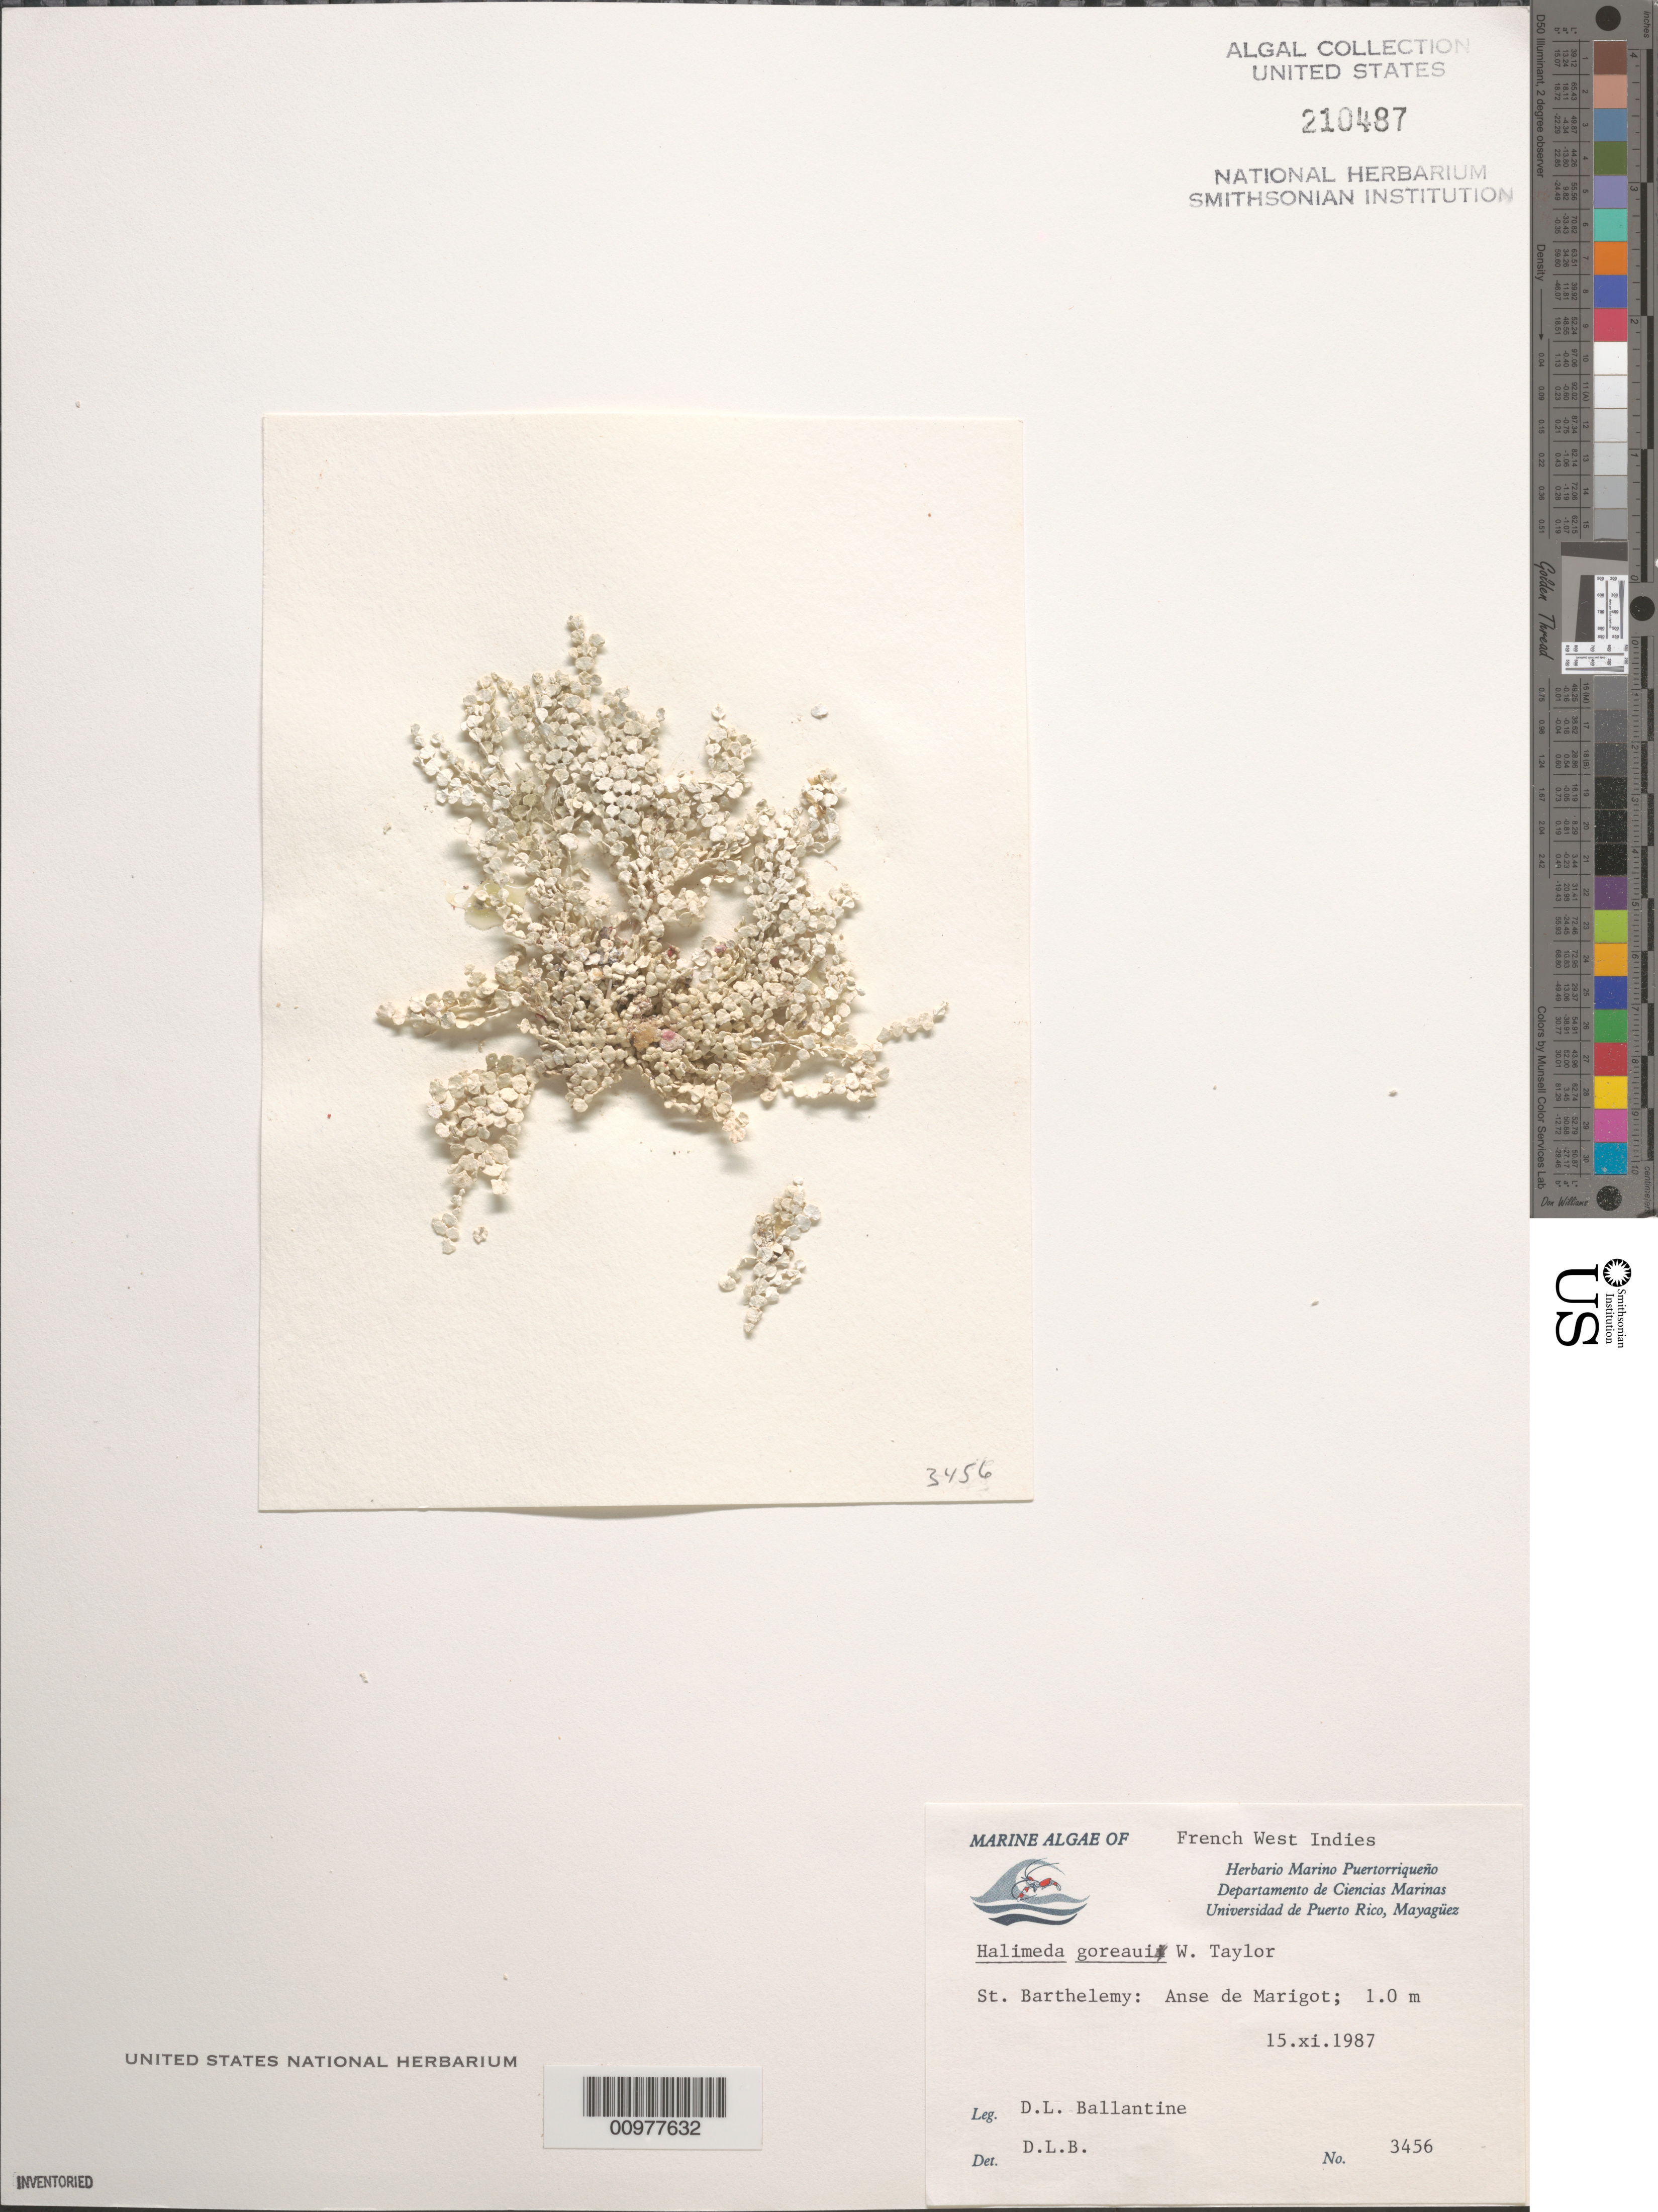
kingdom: Plantae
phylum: Chlorophyta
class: Ulvophyceae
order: Bryopsidales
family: Halimedaceae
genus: Halimeda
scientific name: Halimeda goreaui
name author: W.R. Taylor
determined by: Ballantine, D. L.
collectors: D.L. Ballantine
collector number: DLB 3456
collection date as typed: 15 Nov 1987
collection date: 1987-11-15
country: Saint Barthélemy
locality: Anse de Marigot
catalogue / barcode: US 210487